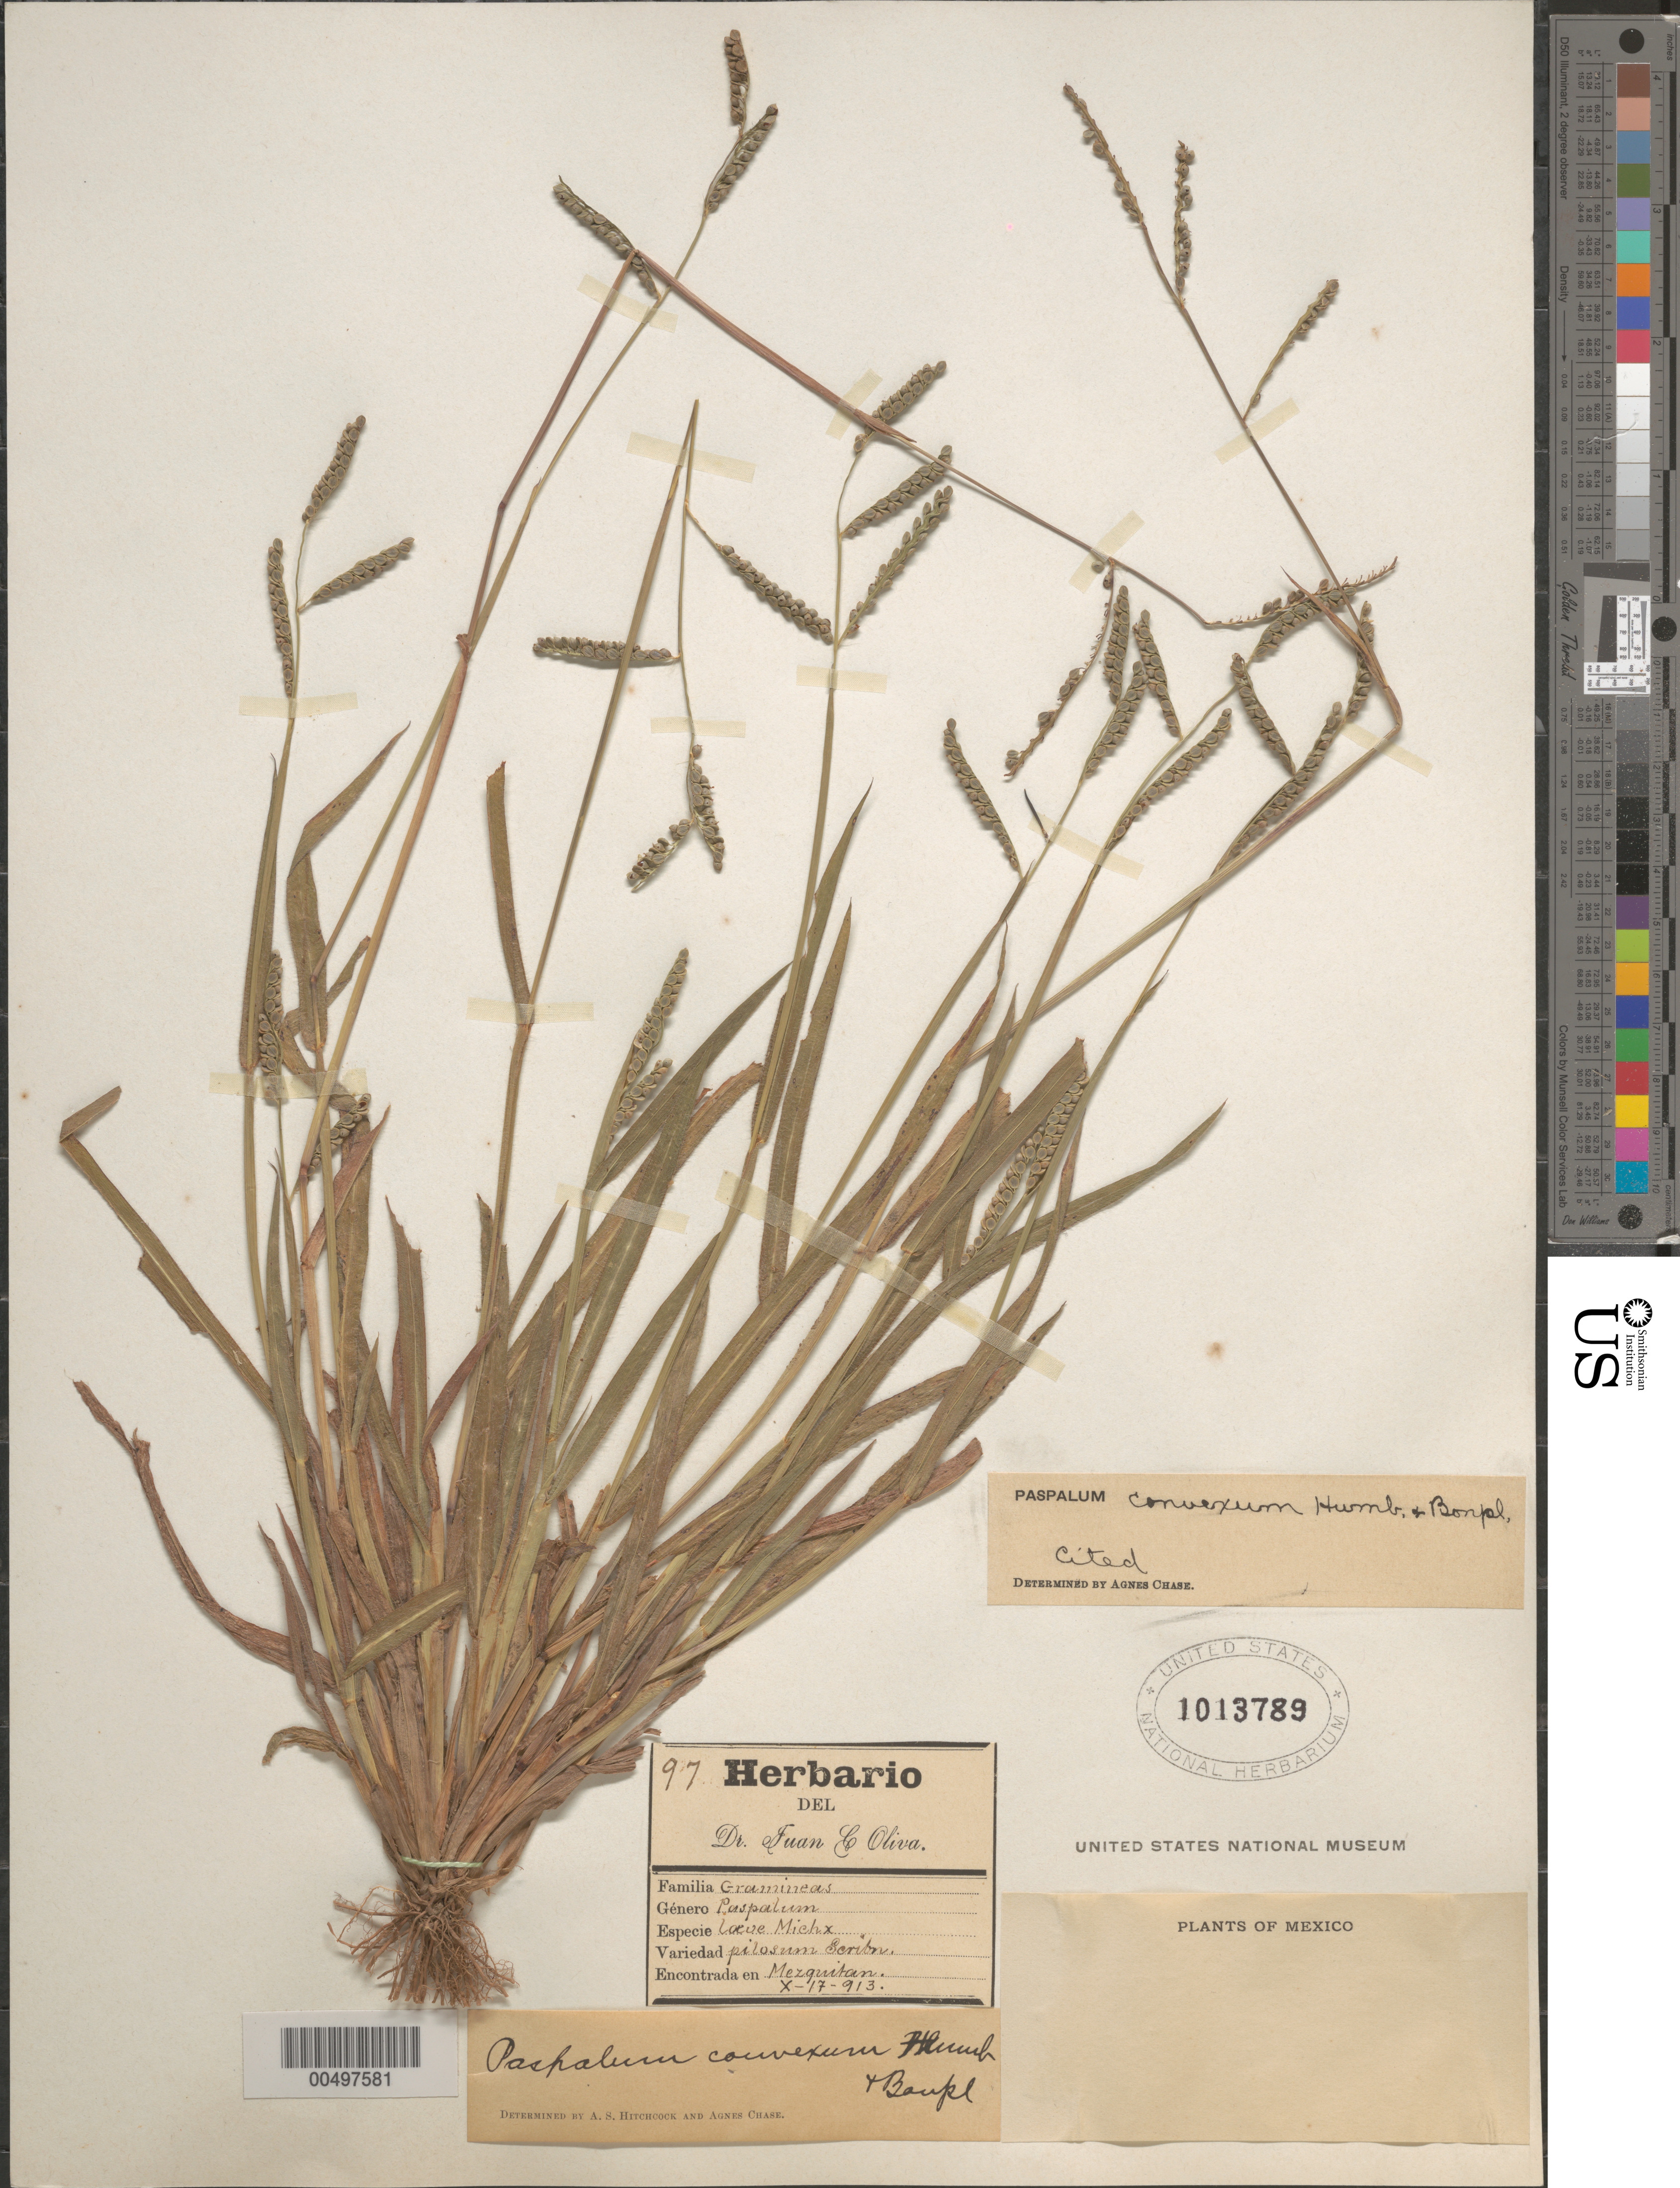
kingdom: Plantae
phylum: Tracheophyta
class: Liliopsida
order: Poales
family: Poaceae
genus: Paspalum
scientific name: Paspalum convexum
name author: Humb. & Bonpl. ex Flüggé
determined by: Hitchcock, A. S.; Chase, [M.] A.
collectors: J. C. Oliva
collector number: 97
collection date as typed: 17 Oct 1913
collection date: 1913-10-17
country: Mexico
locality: Mezquitan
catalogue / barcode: US 1013789